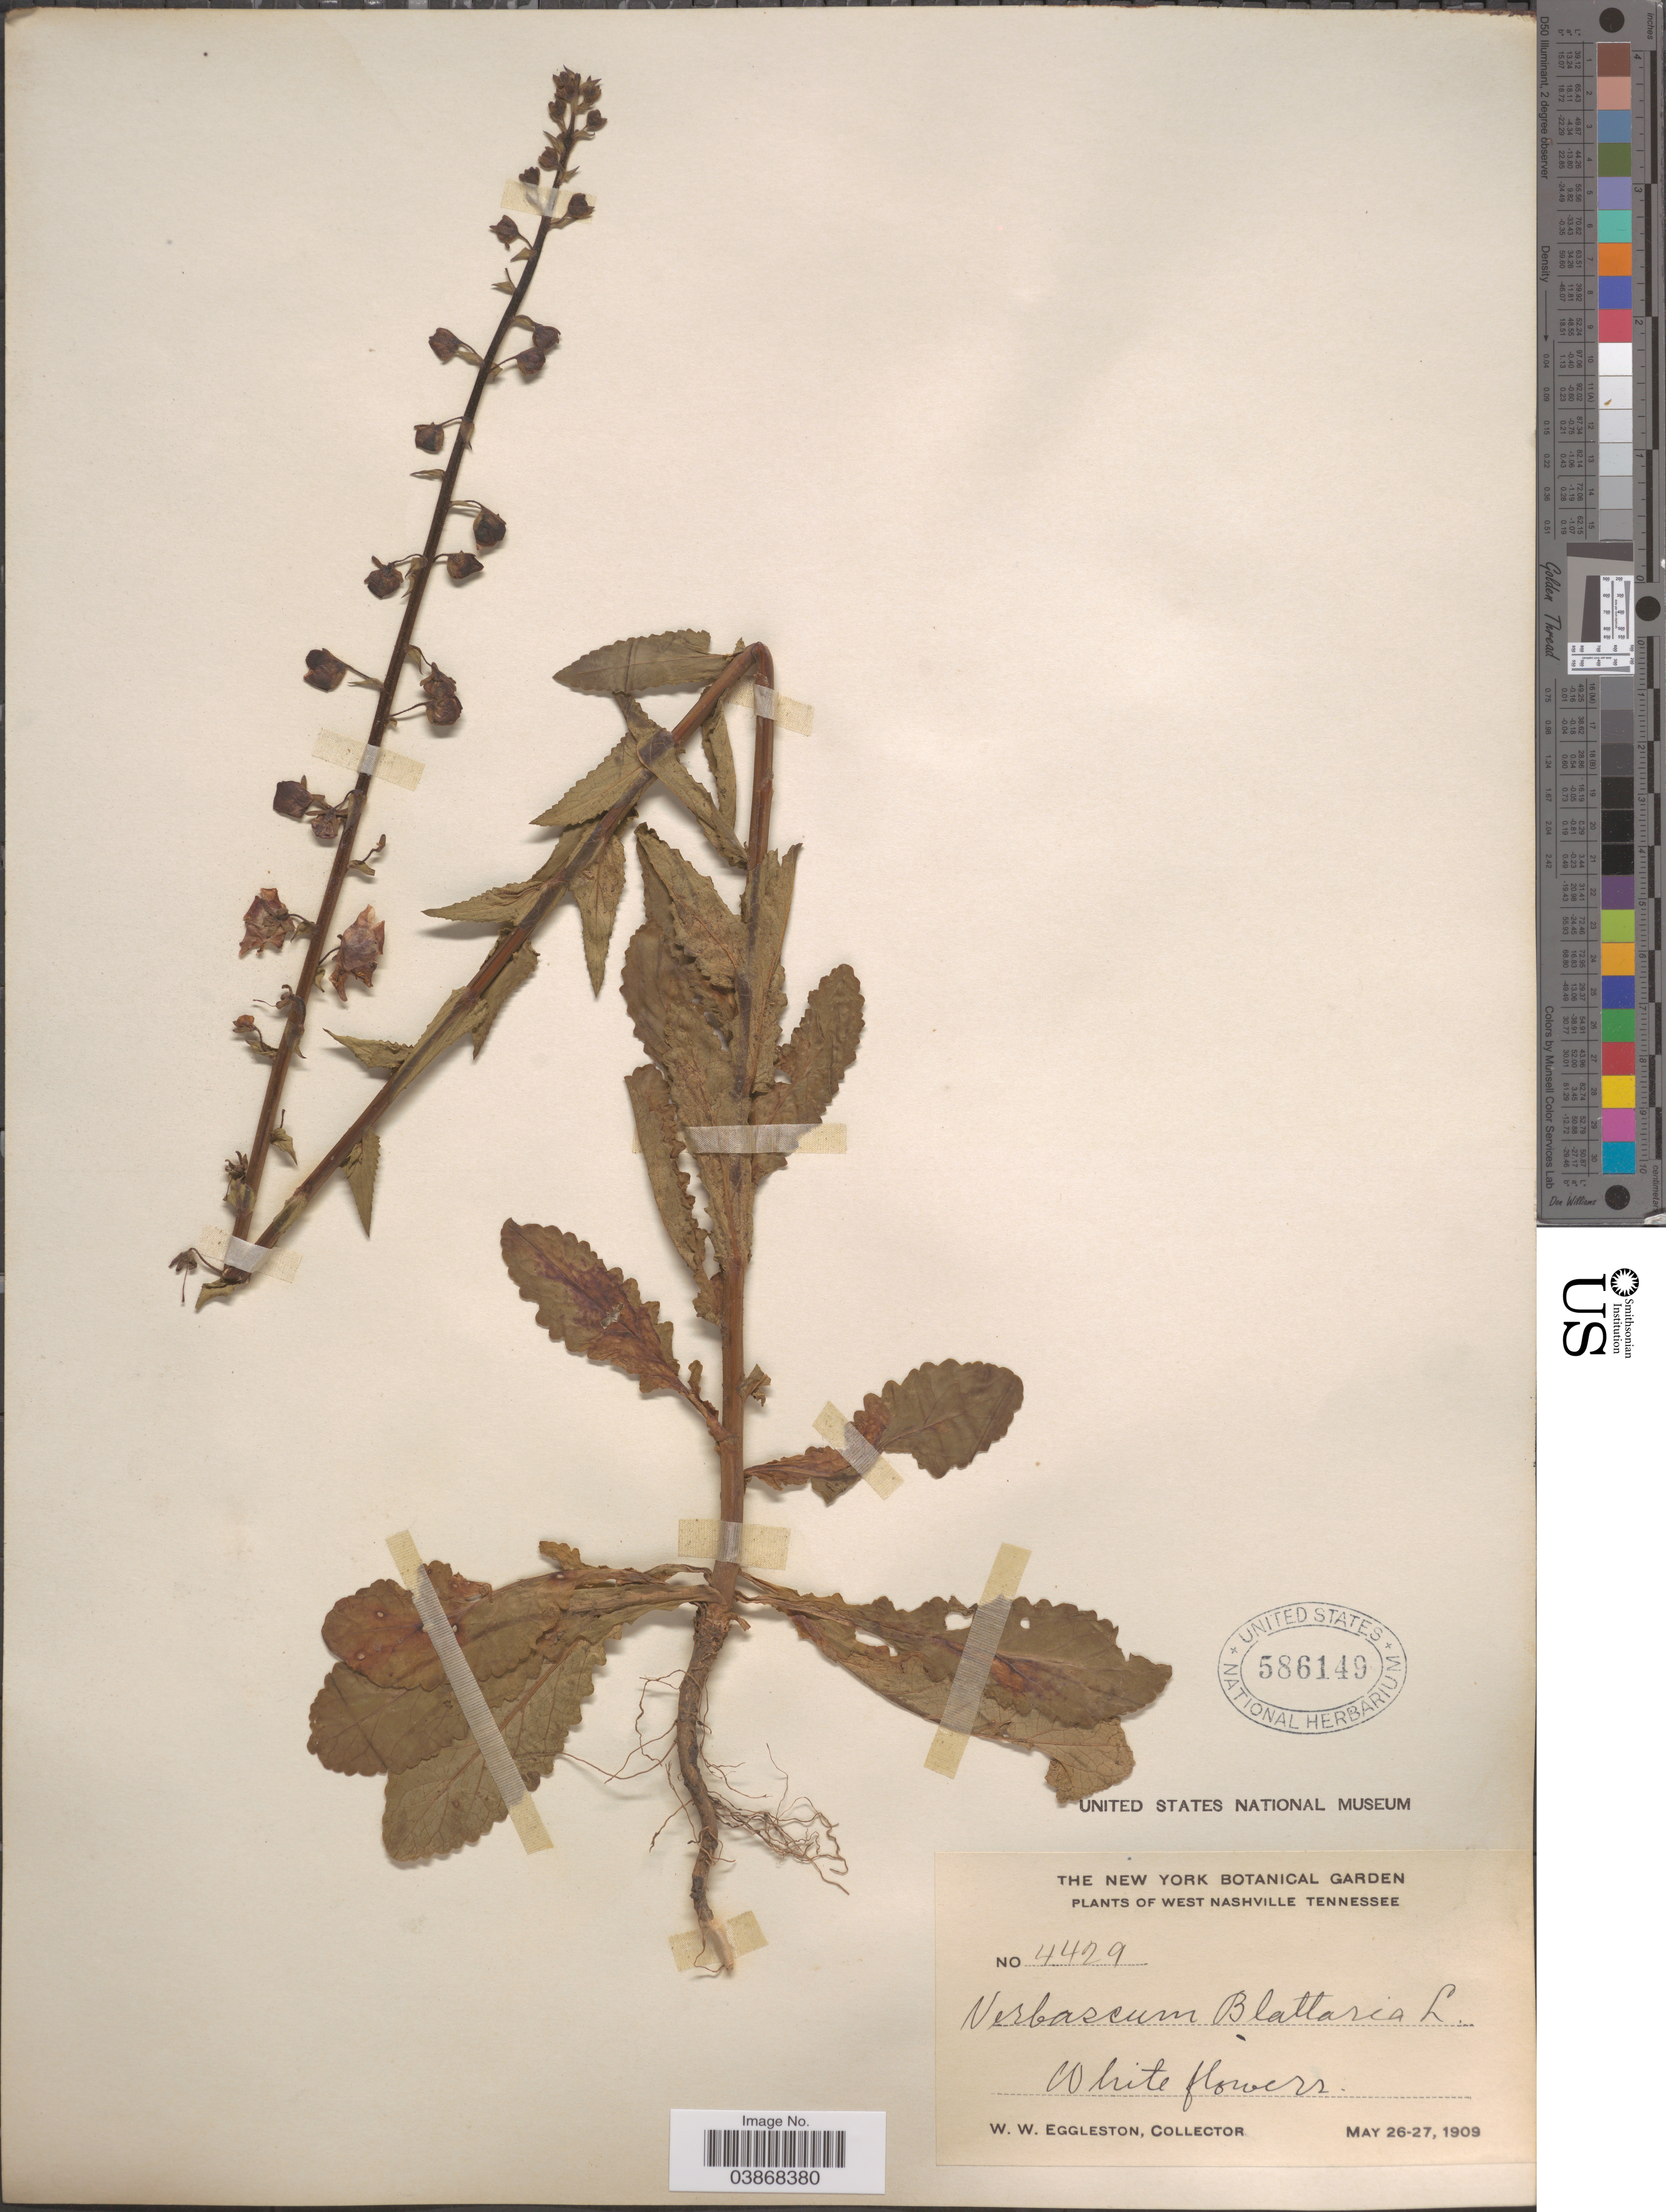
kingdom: Plantae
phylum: Tracheophyta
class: Magnoliopsida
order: Lamiales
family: Scrophulariaceae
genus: Verbascum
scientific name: Verbascum blattaria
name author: L.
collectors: W. W. Eggleston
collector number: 4429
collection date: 1909-05-26/1909-05-27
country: United States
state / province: Tennessee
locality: West Nashville Tennessee.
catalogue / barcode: US 586149